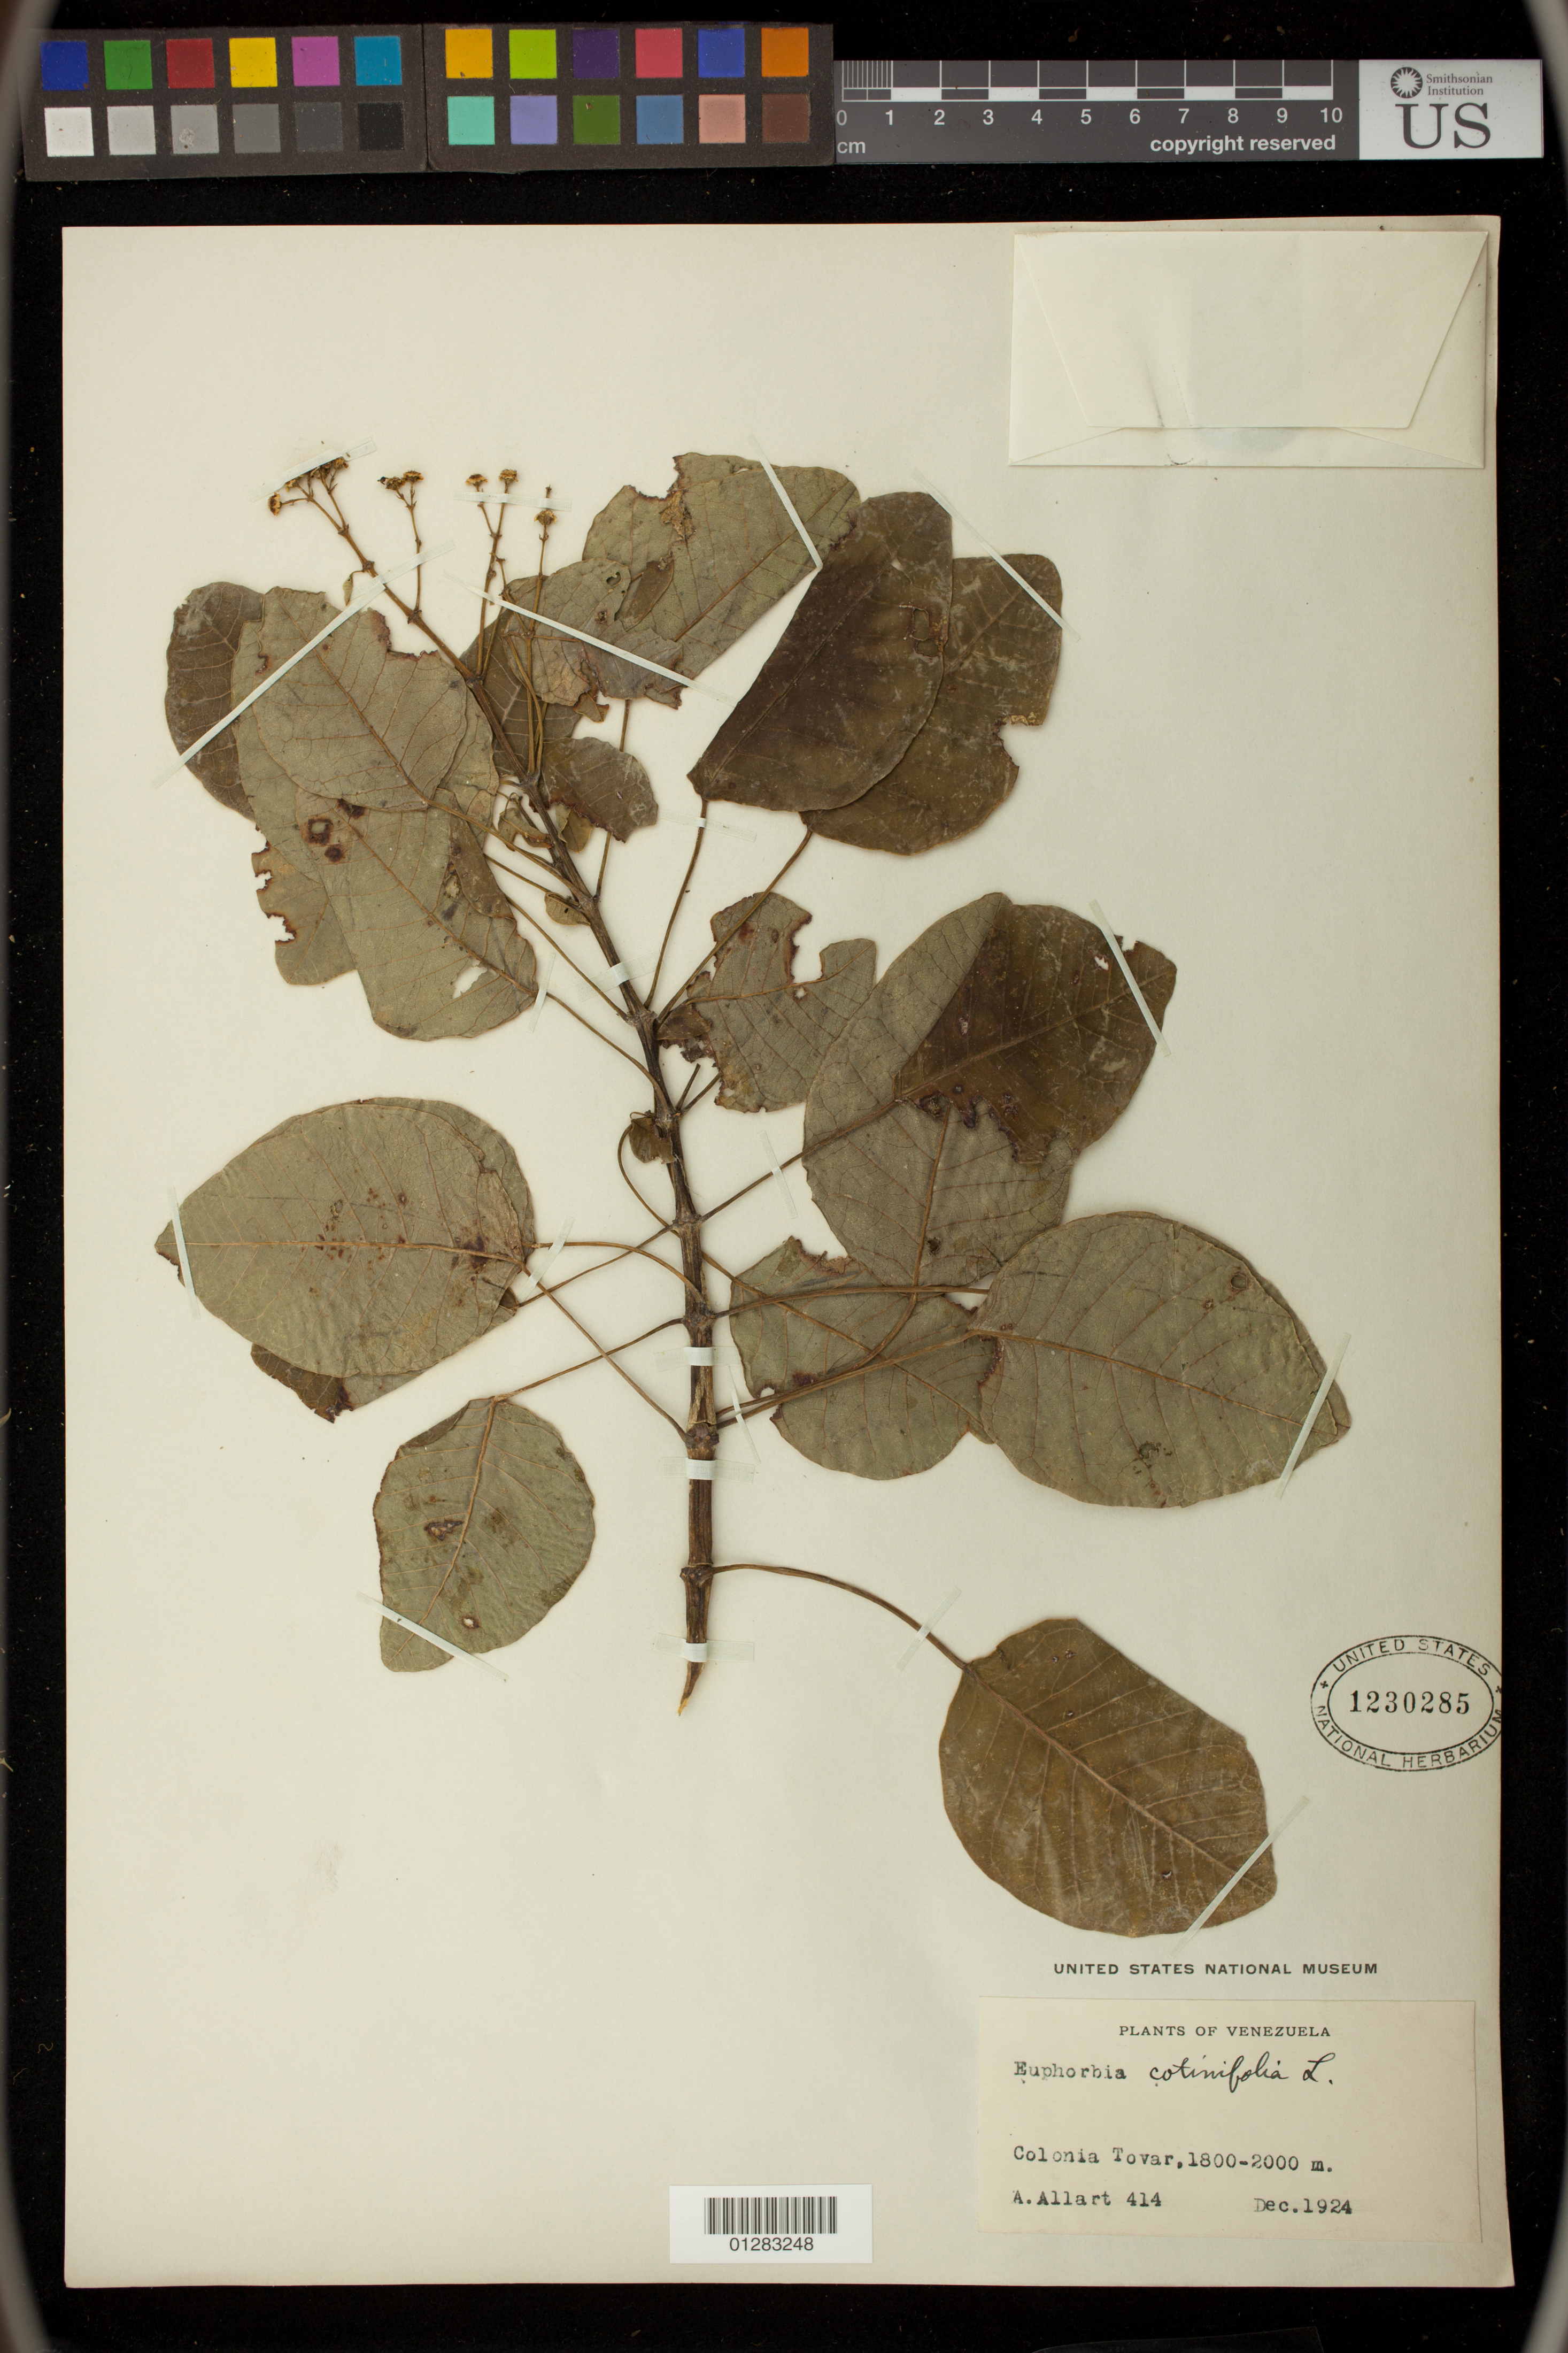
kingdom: Plantae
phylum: Tracheophyta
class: Magnoliopsida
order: Malpighiales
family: Euphorbiaceae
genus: Euphorbia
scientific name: Euphorbia cotinifolia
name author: L.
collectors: A. Allart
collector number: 414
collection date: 1924-12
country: Venezuela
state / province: Aragua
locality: Colonia Tovar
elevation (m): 1800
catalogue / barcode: US 1230285